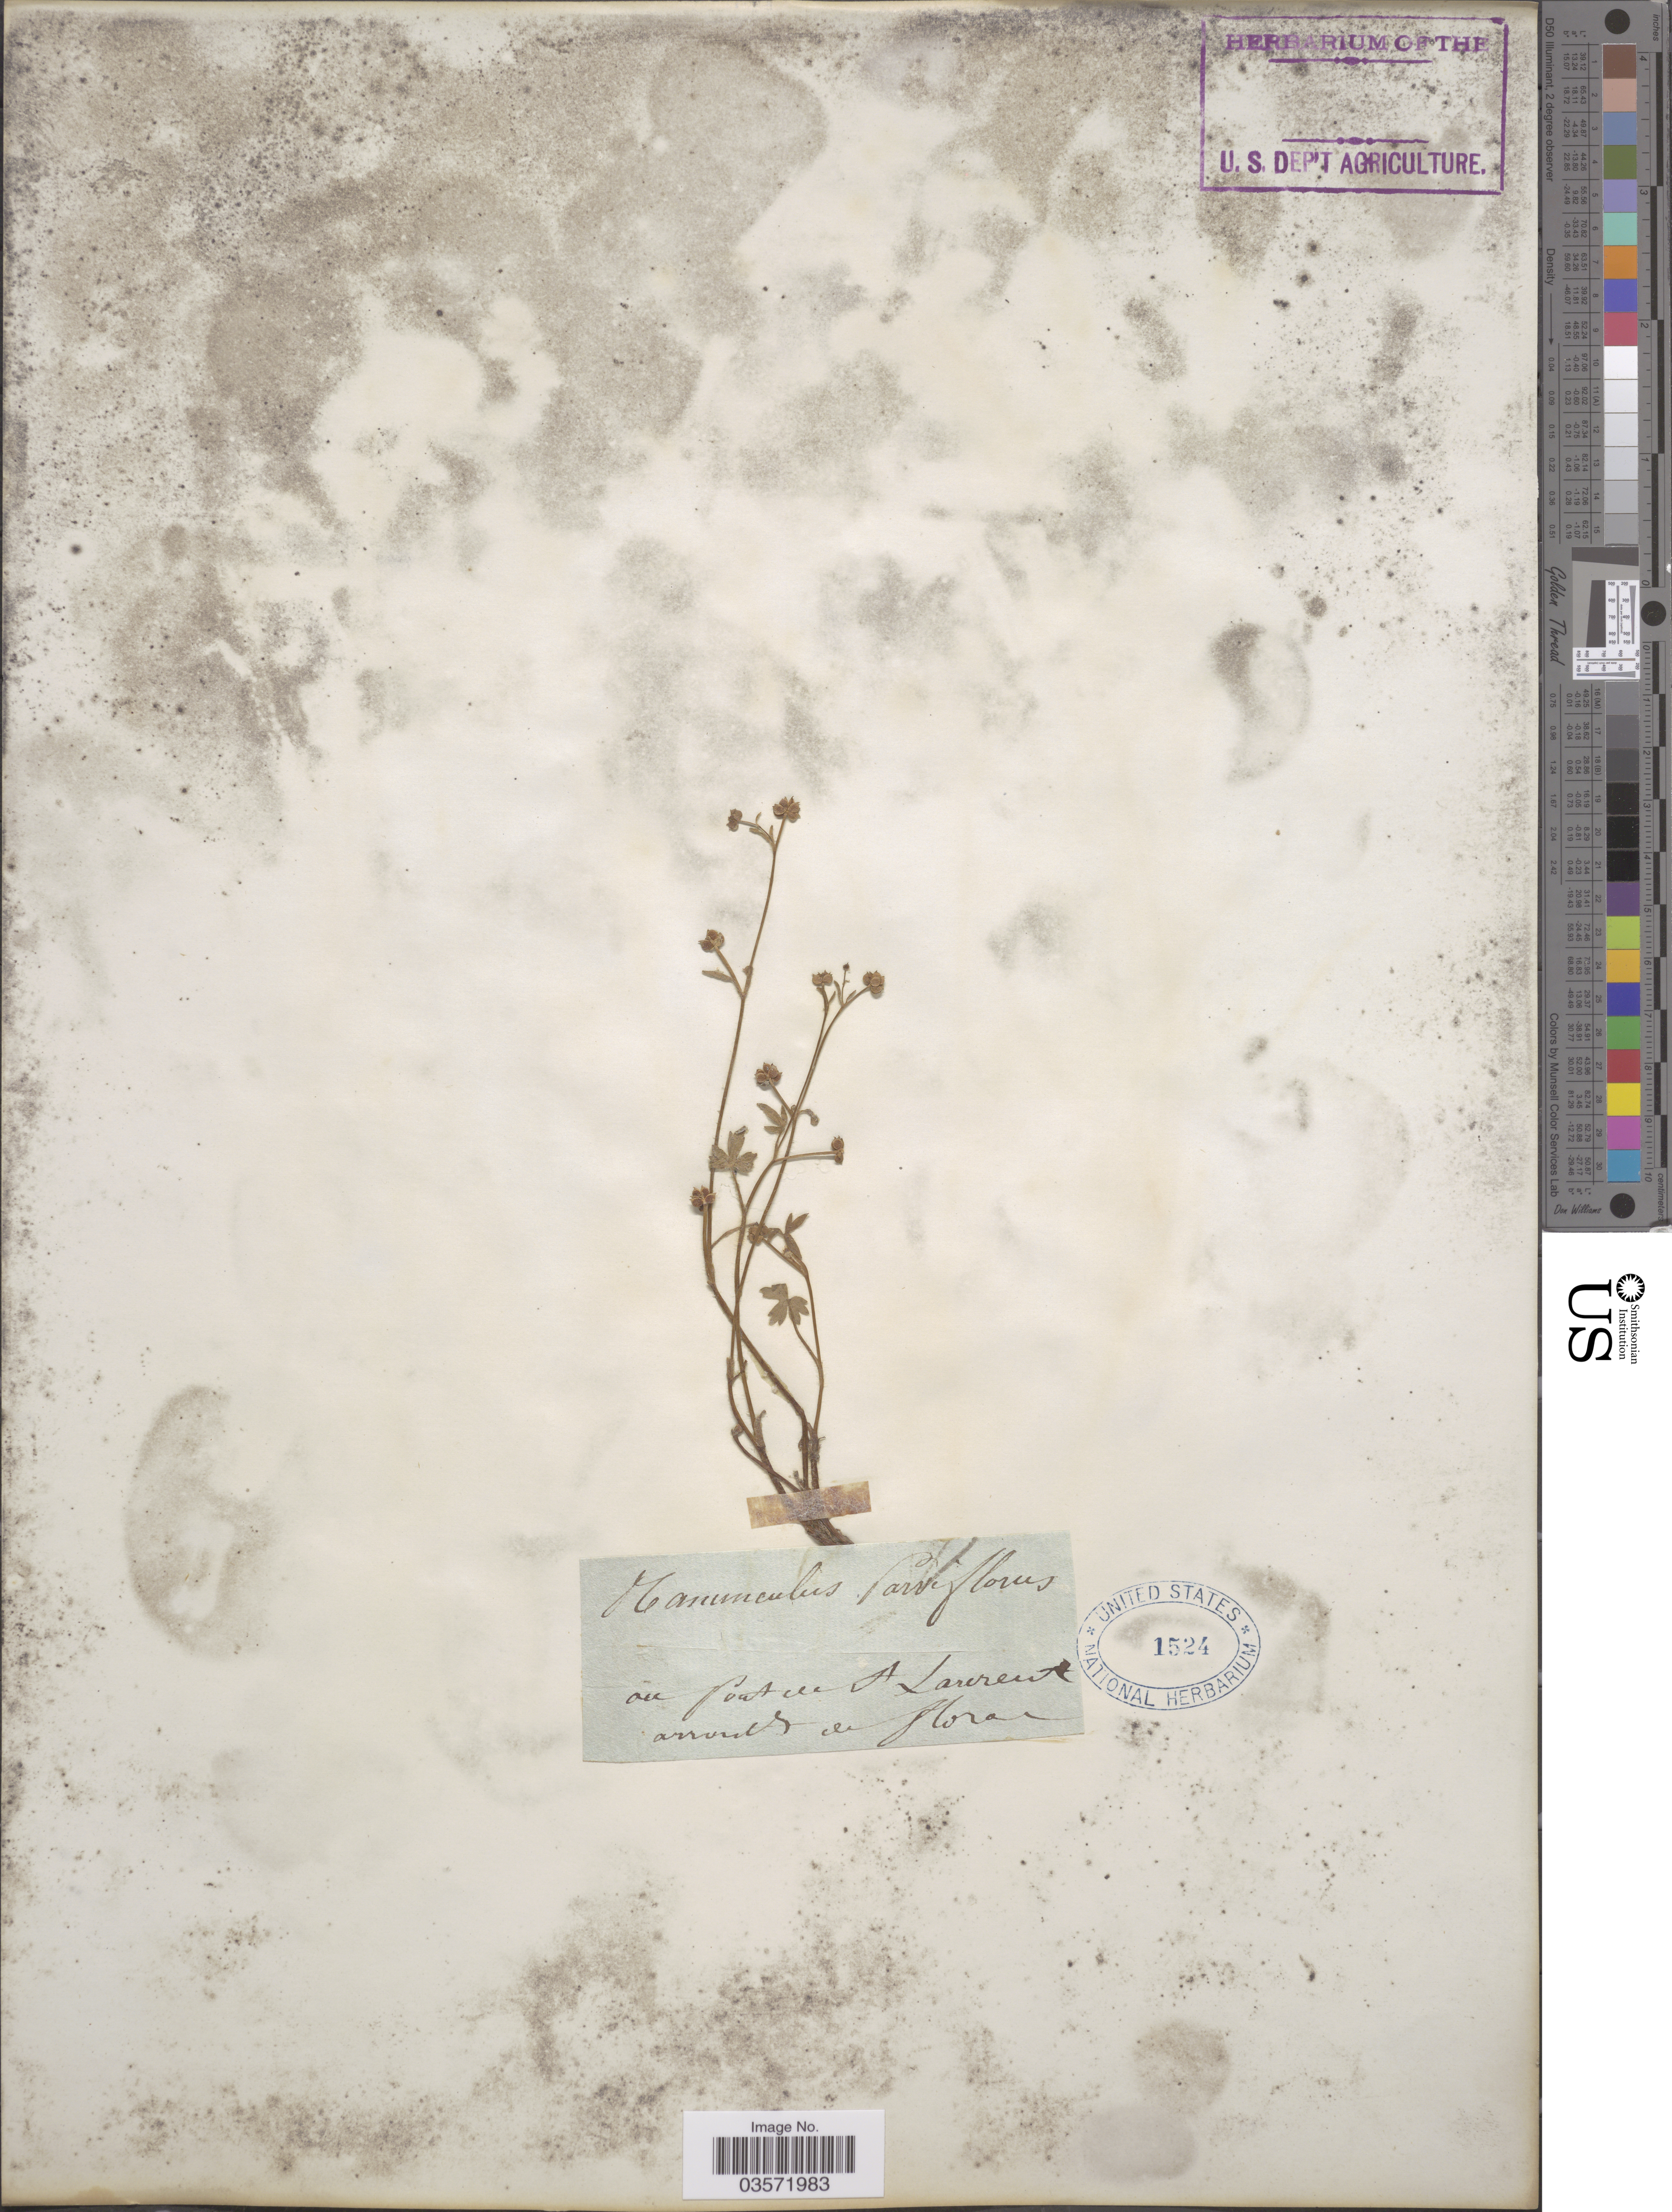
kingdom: Plantae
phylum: Tracheophyta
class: Magnoliopsida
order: Ranunculales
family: Ranunculaceae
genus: Ranunculus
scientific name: Ranunculus parviflorus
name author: L.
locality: An Pouten A Laurent. [interpreted]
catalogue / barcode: US 1524